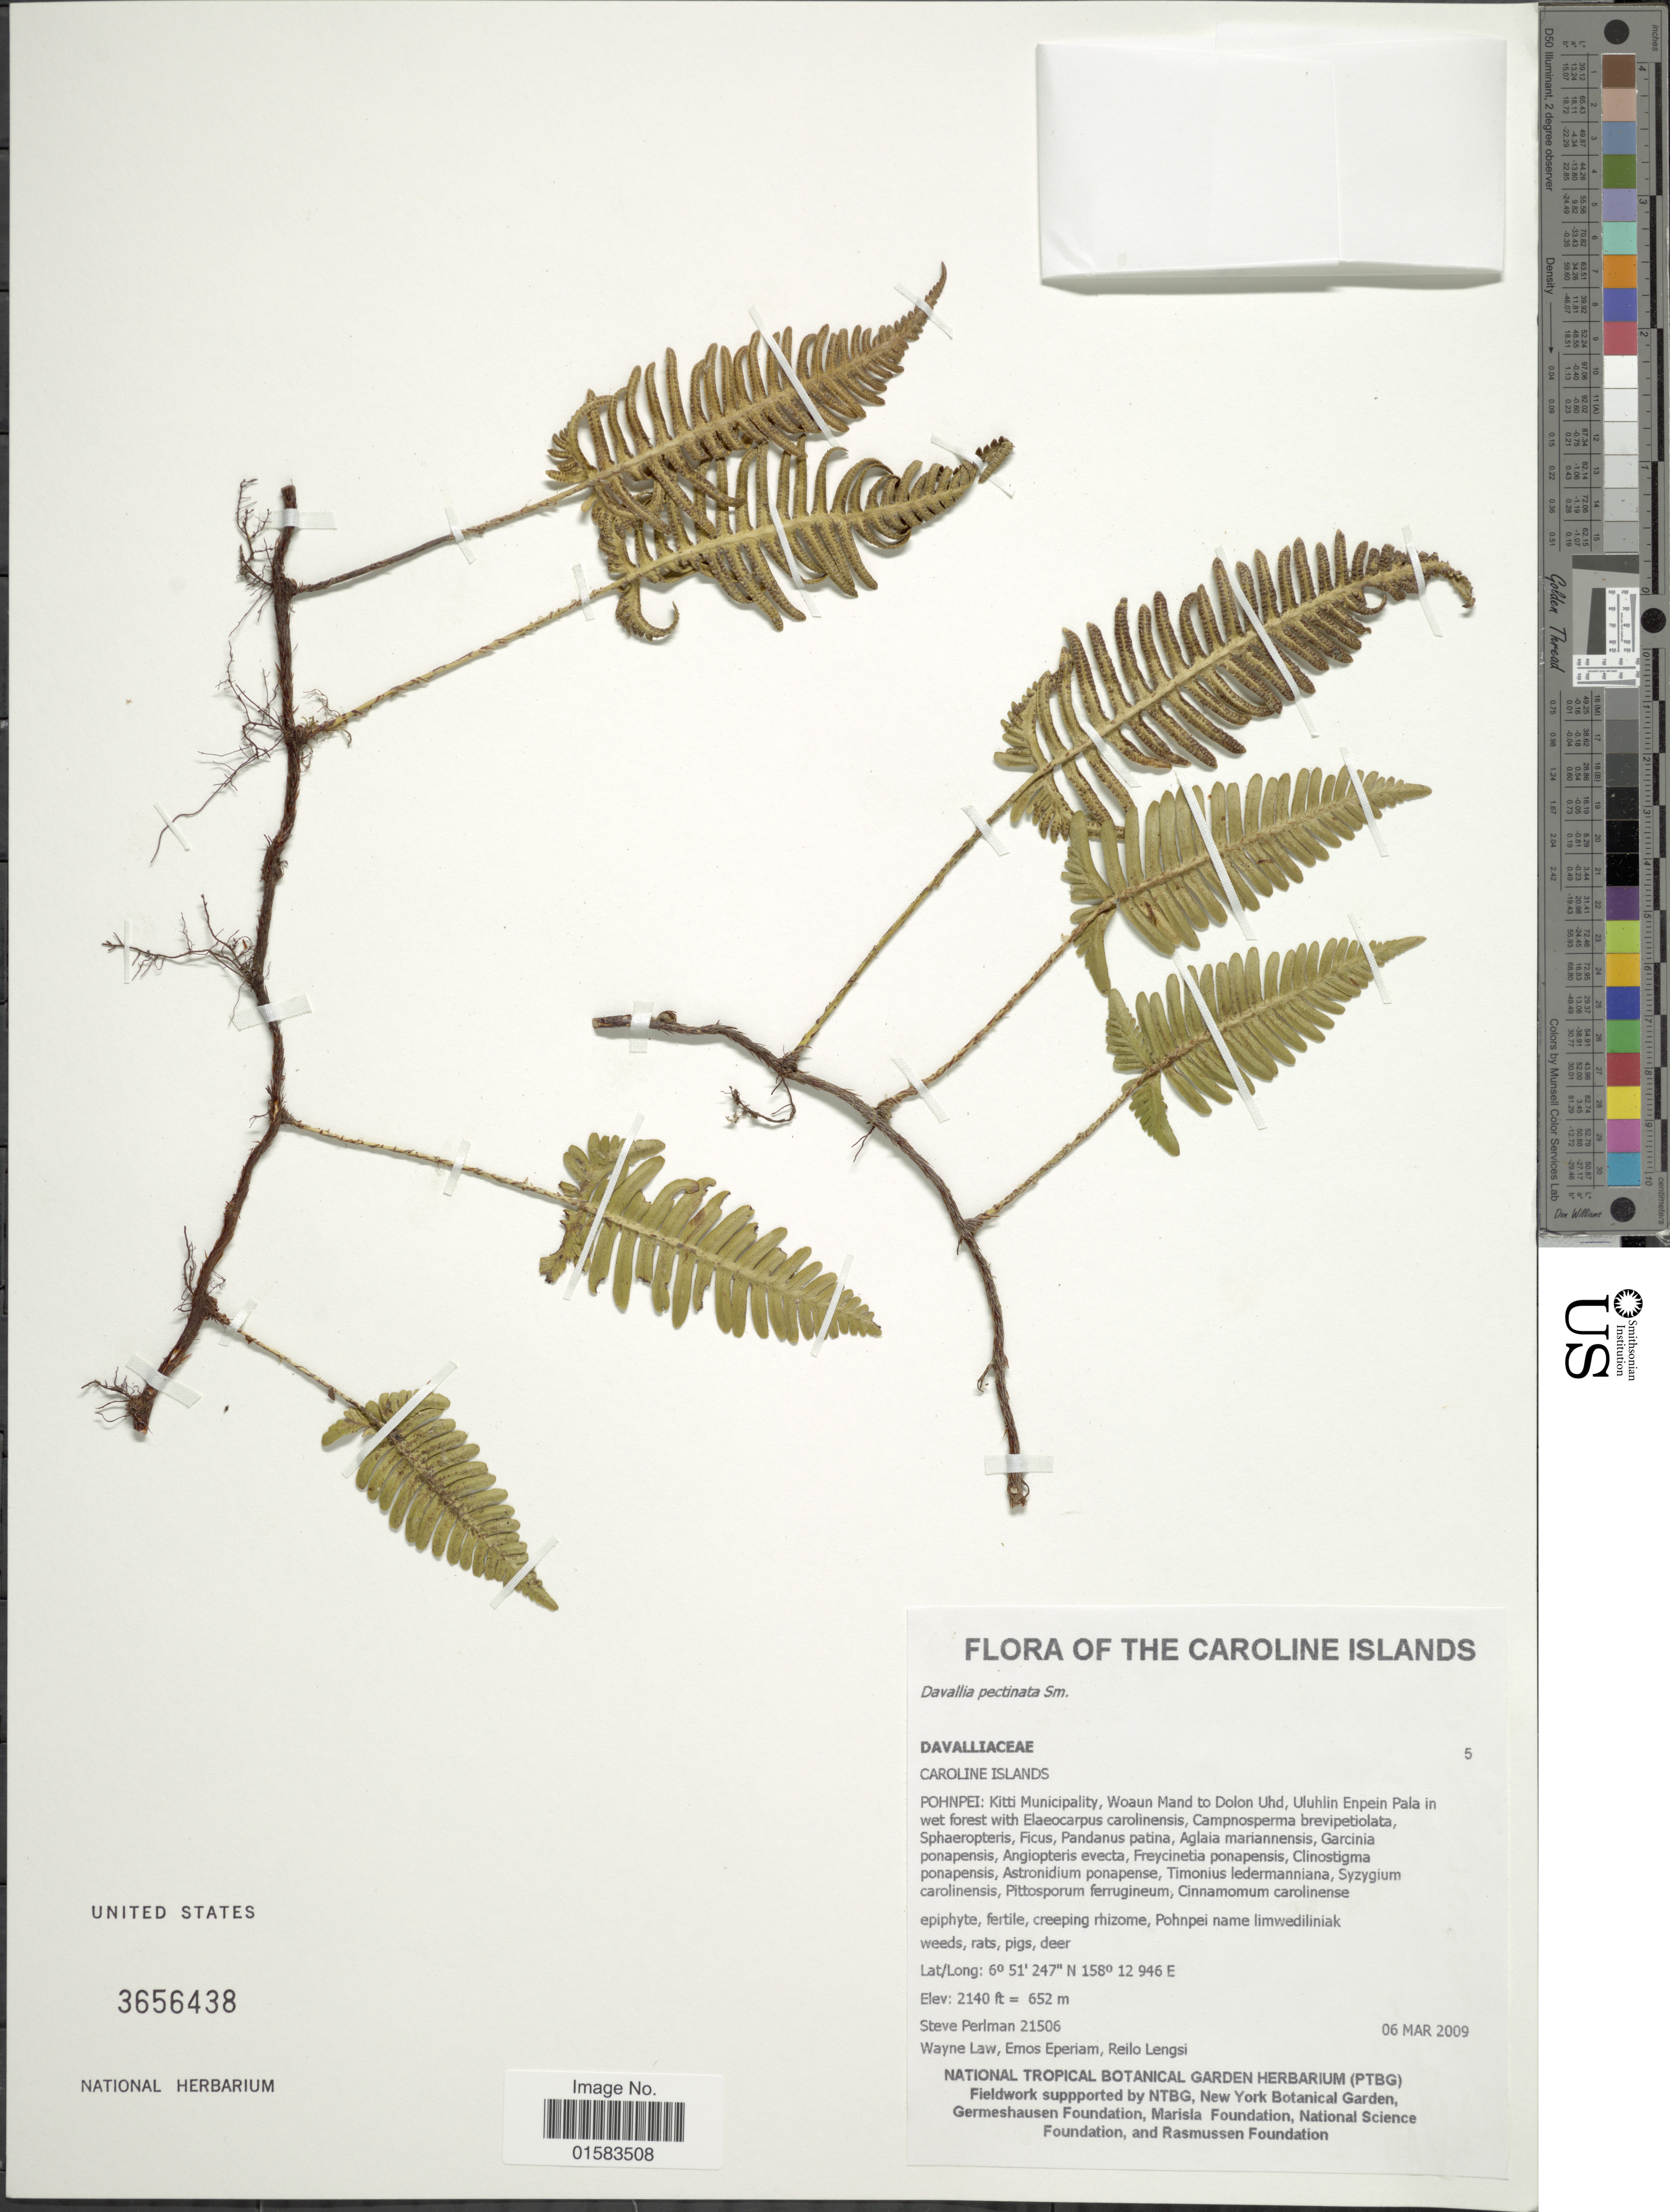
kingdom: Plantae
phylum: Tracheophyta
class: Polypodiopsida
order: Polypodiales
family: Davalliaceae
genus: Davallia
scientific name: Davallia pectinata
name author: Sm.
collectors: S. P. Perlman, W. Law, E. Eperiam & R. Lengsi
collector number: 21506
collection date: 2009-03-06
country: Micronesia, Federated States of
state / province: Pohnpei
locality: The Caroline Islands, Kitti Municipality, Woaun Mand to Dolon Uhd, Uluhlin Enpein Palain wet forest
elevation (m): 652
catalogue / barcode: US 3656438